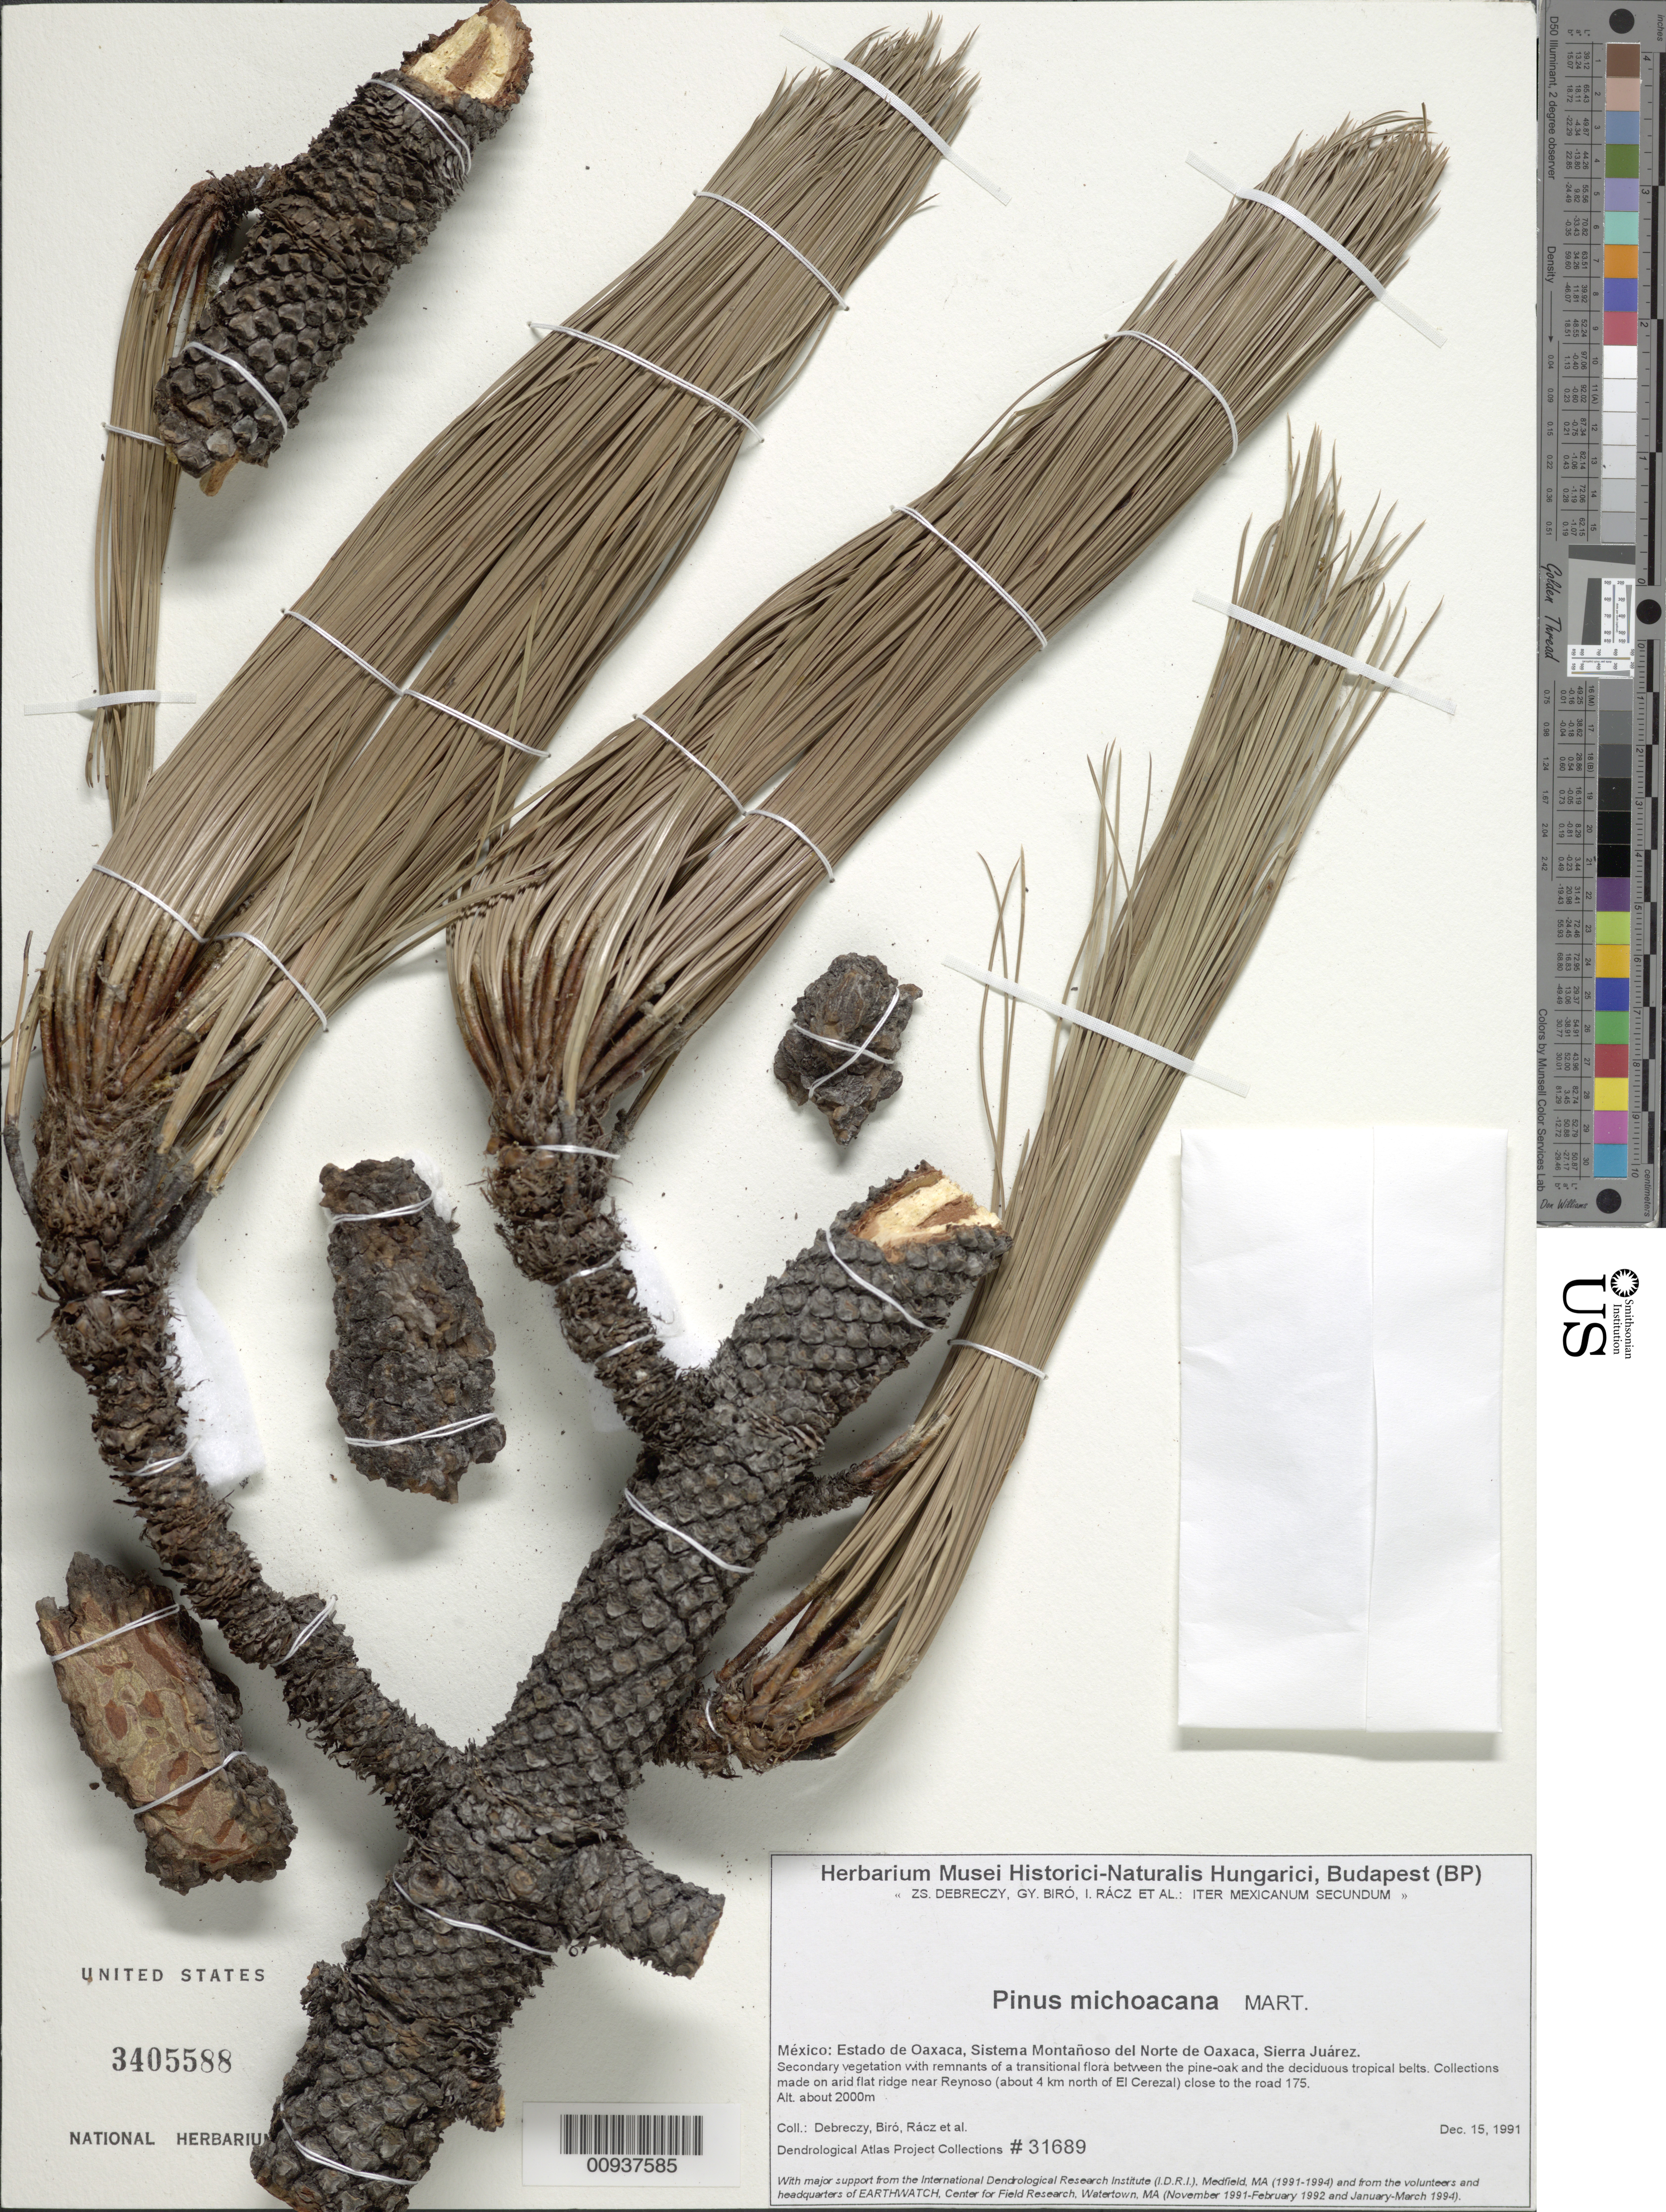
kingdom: Plantae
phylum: Tracheophyta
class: Pinopsida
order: Pinales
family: Pinaceae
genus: Pinus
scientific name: Pinus michoacana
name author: Martínez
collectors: Z. Debreczy, G. Biro, I. Rácz & et al.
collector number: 31689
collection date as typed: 15 Dec 1991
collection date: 1991-12-15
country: Mexico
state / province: Oaxaca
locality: Near Reynoso (about 4 km north of El Cerezal) close to road 175. Sistema Montañoso del Norte de Oaxaca.Sierra Juárez.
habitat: Secondary vegetation with remnants of a transitional flora between the pine-oak and the deciduoous tropical belts. Collections made on arid ridge.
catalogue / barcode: US 3405588